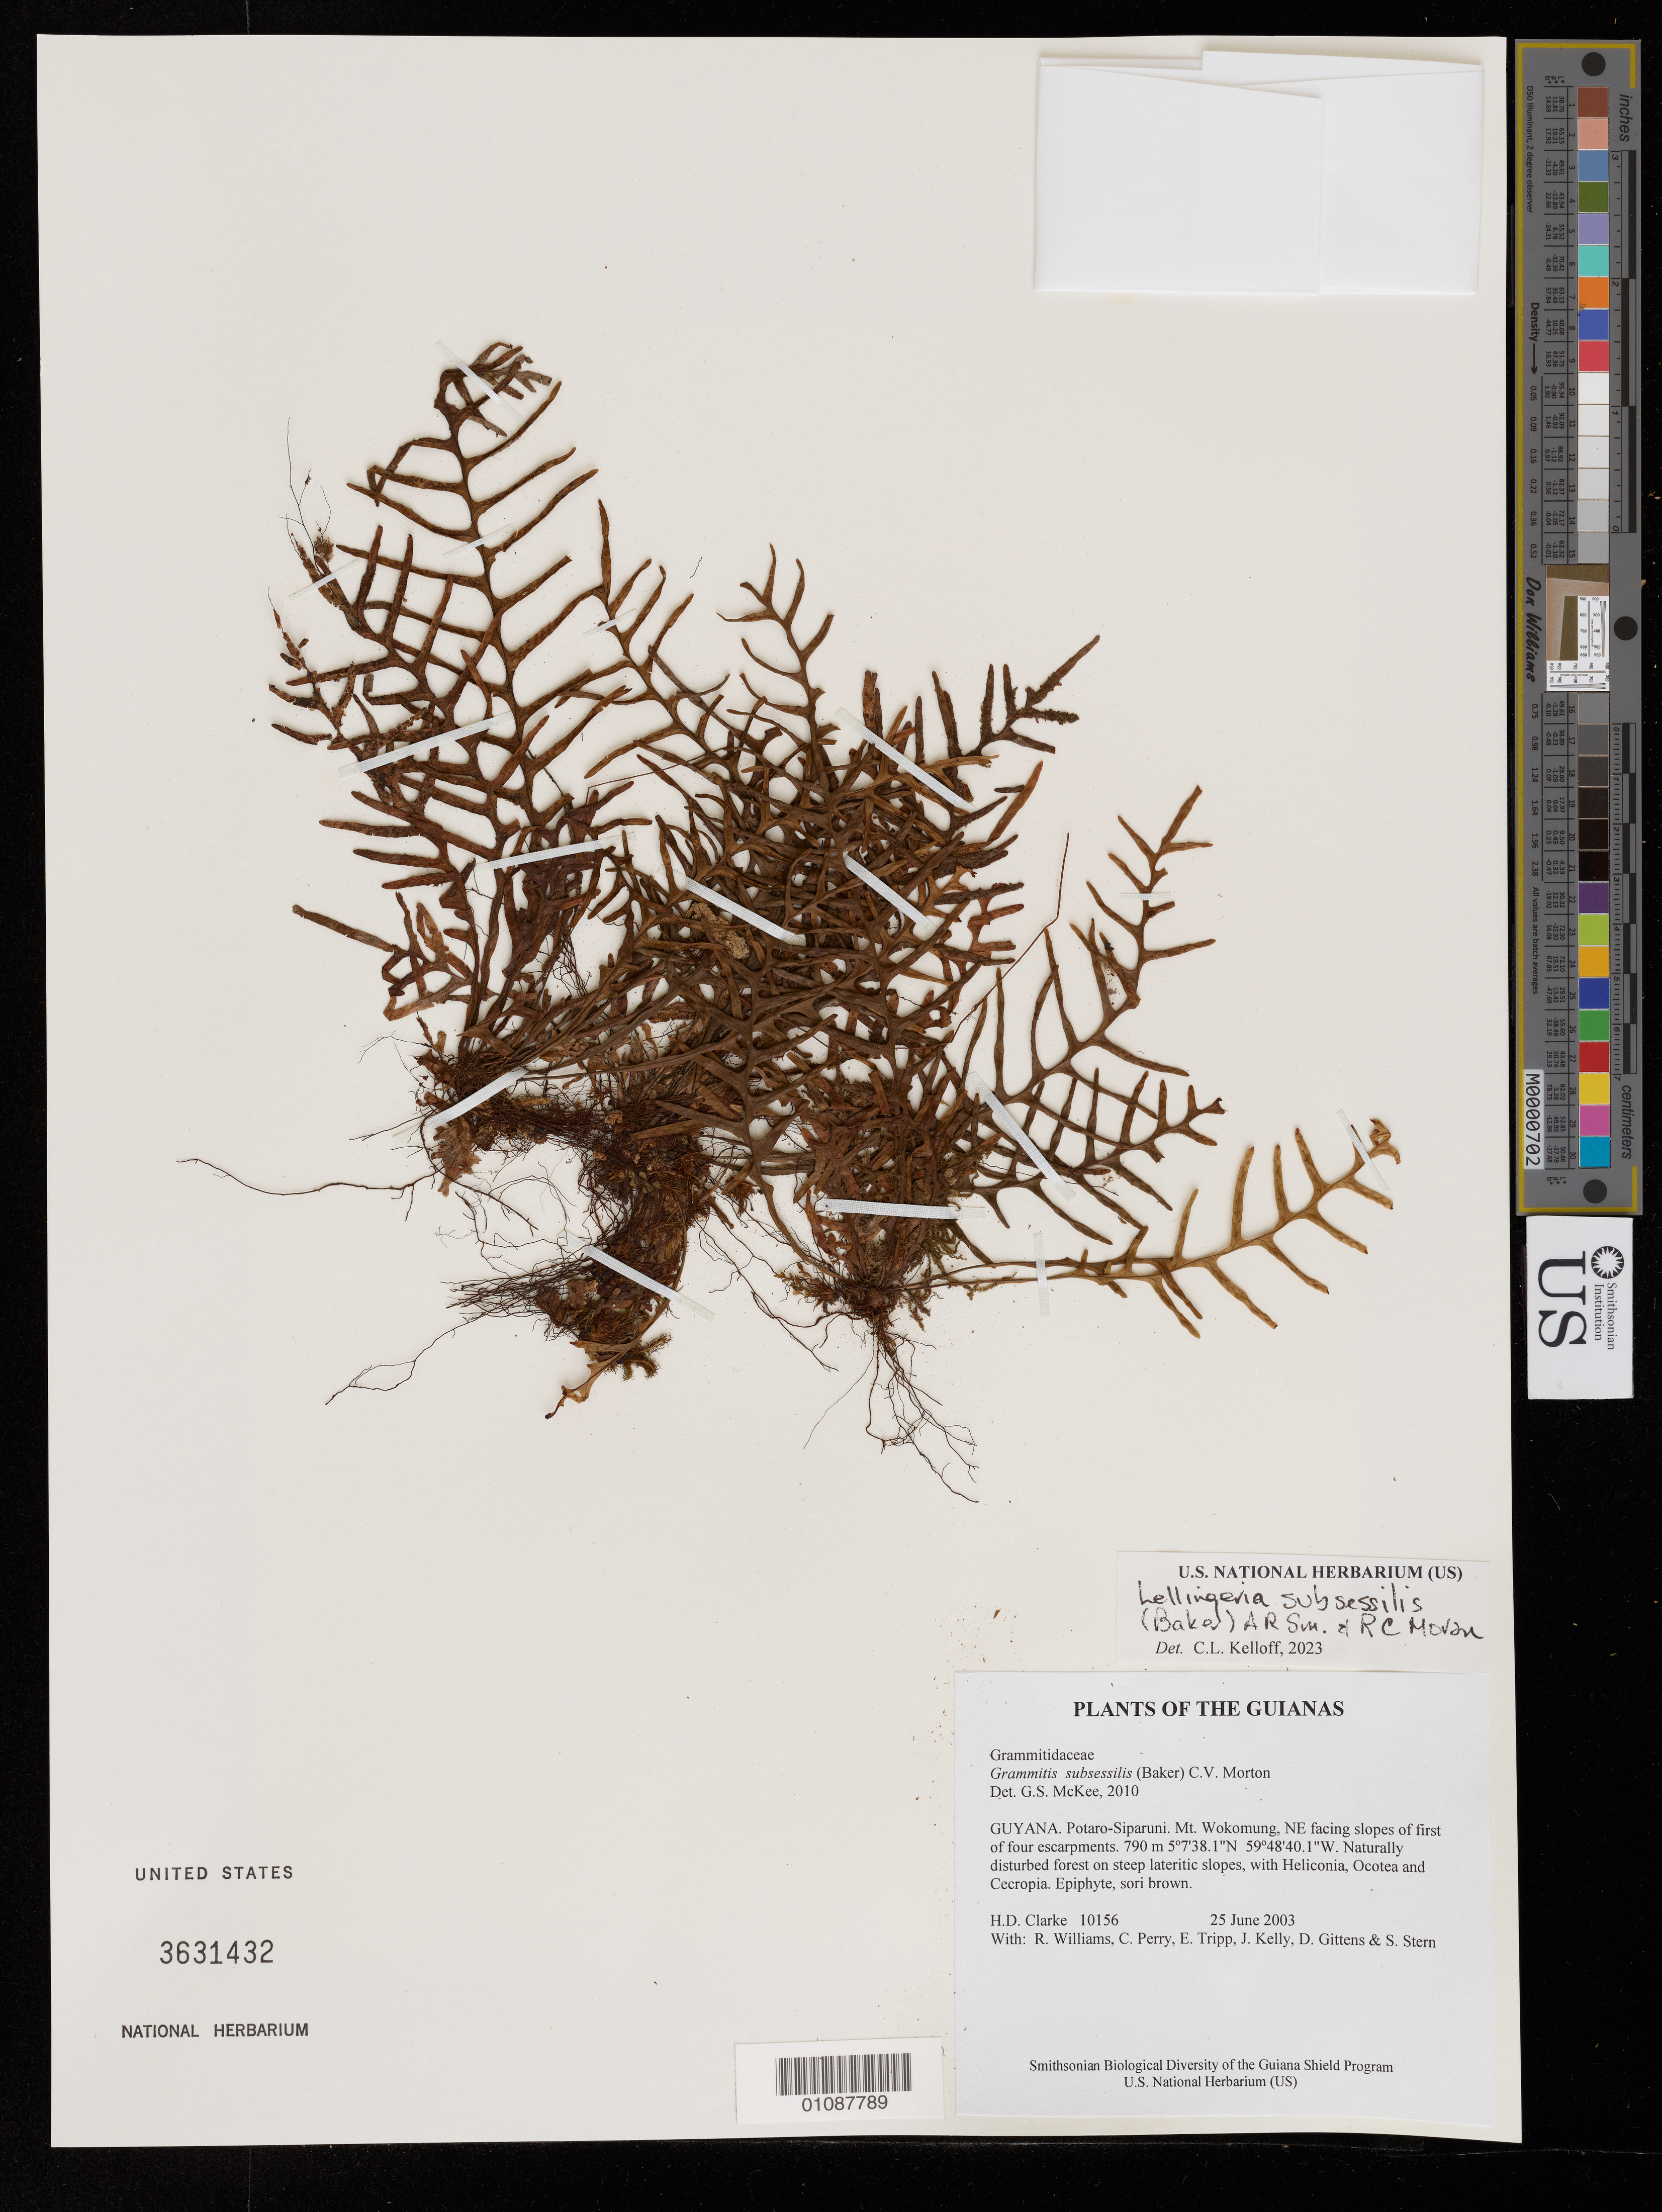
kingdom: Plantae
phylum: Tracheophyta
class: Polypodiopsida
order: Polypodiales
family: Polypodiaceae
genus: Lellingeria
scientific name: Lellingeria subsessilis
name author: (Baker) A.R. Sm. & R.C. Moran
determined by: Kelloff, Carol L.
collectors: H. D. Clarke, R. Williams, C. Perry, E. Tripp, J. Kelly, D. Gittens & S. R. Stern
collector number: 10156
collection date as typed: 25 June 2003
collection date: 2003-06-25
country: Guyana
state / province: Potaro-Siparuni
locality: Mt. Wokomung, NE facing slopes of first of four escarpments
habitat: Naturally disturbed forest on steep lateritic slopes, with Heliconia, Ocotea and Cecropia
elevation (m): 790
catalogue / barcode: US 3631432